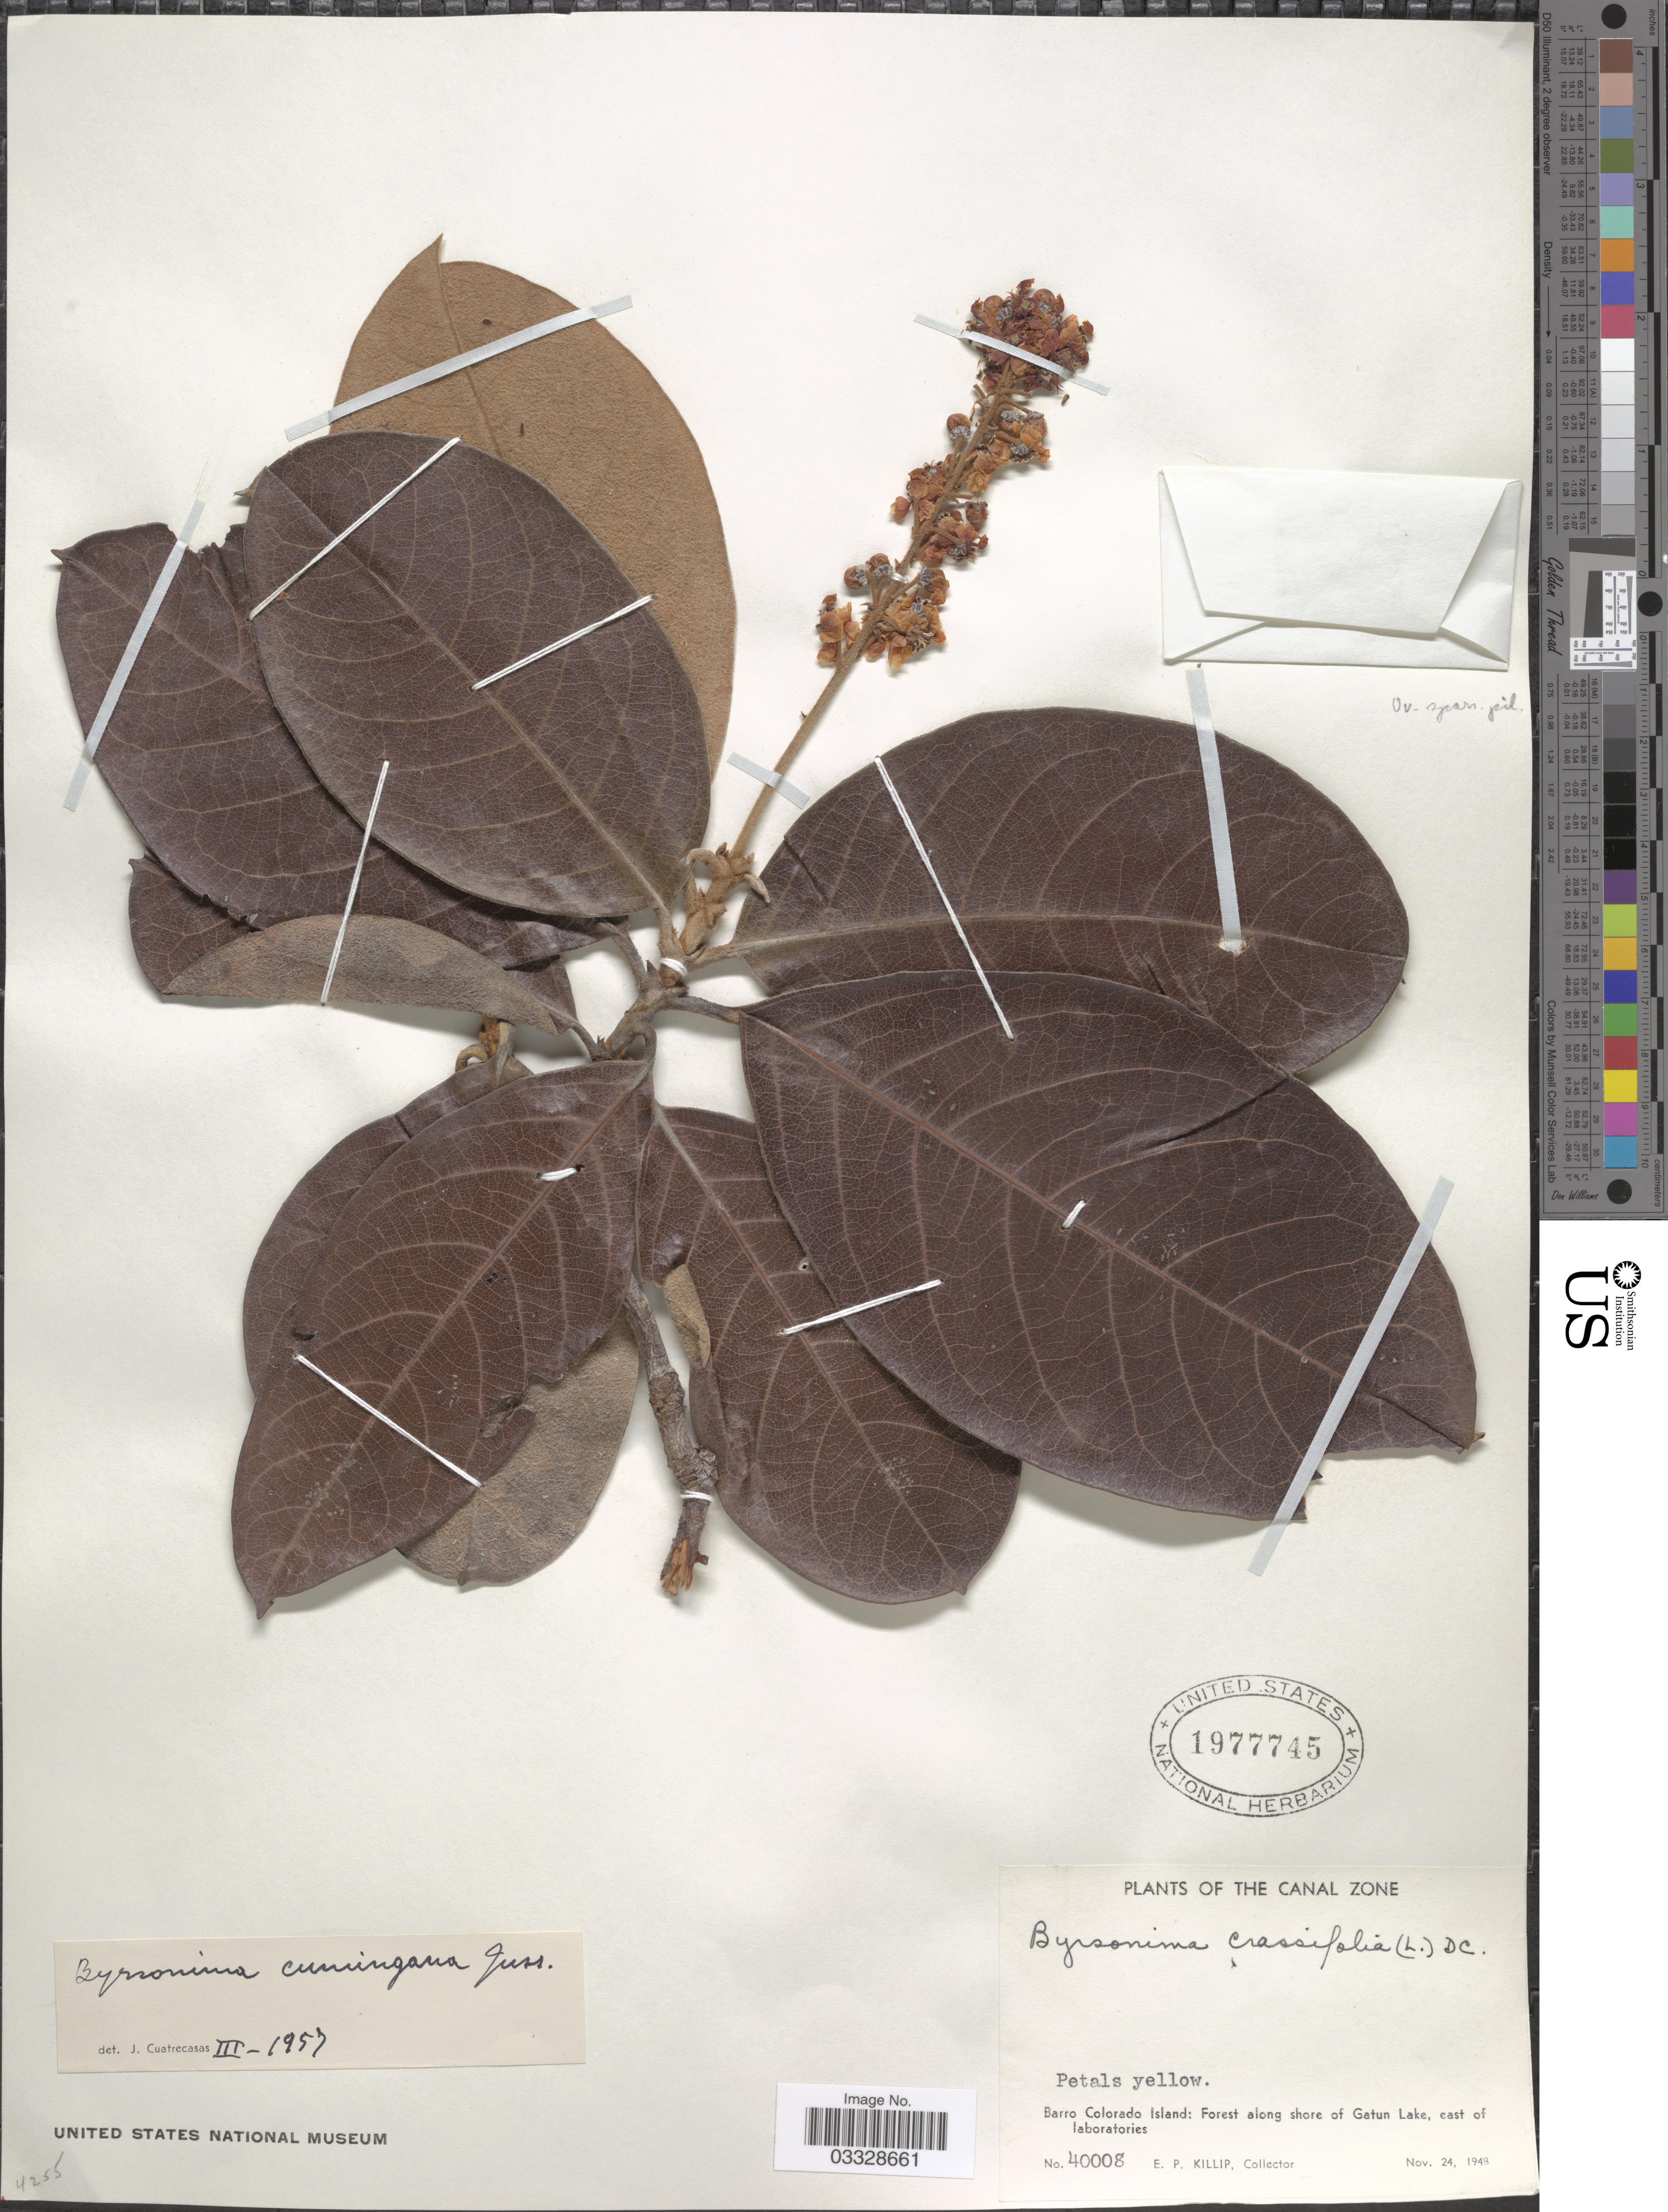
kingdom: Plantae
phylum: Tracheophyta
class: Magnoliopsida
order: Malpighiales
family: Malpighiaceae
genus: Byrsonima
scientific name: Byrsonima crassifolia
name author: (L.) Kunth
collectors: E. P. Killip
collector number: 40008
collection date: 1948-11-24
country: Panama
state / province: Panamá Oeste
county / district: Canal Zone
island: Barro Colorado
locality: The Canal Zone. Barro Colorado Island: Forest along shore of Gatun Lake, east of laboratories.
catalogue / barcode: US 1977745